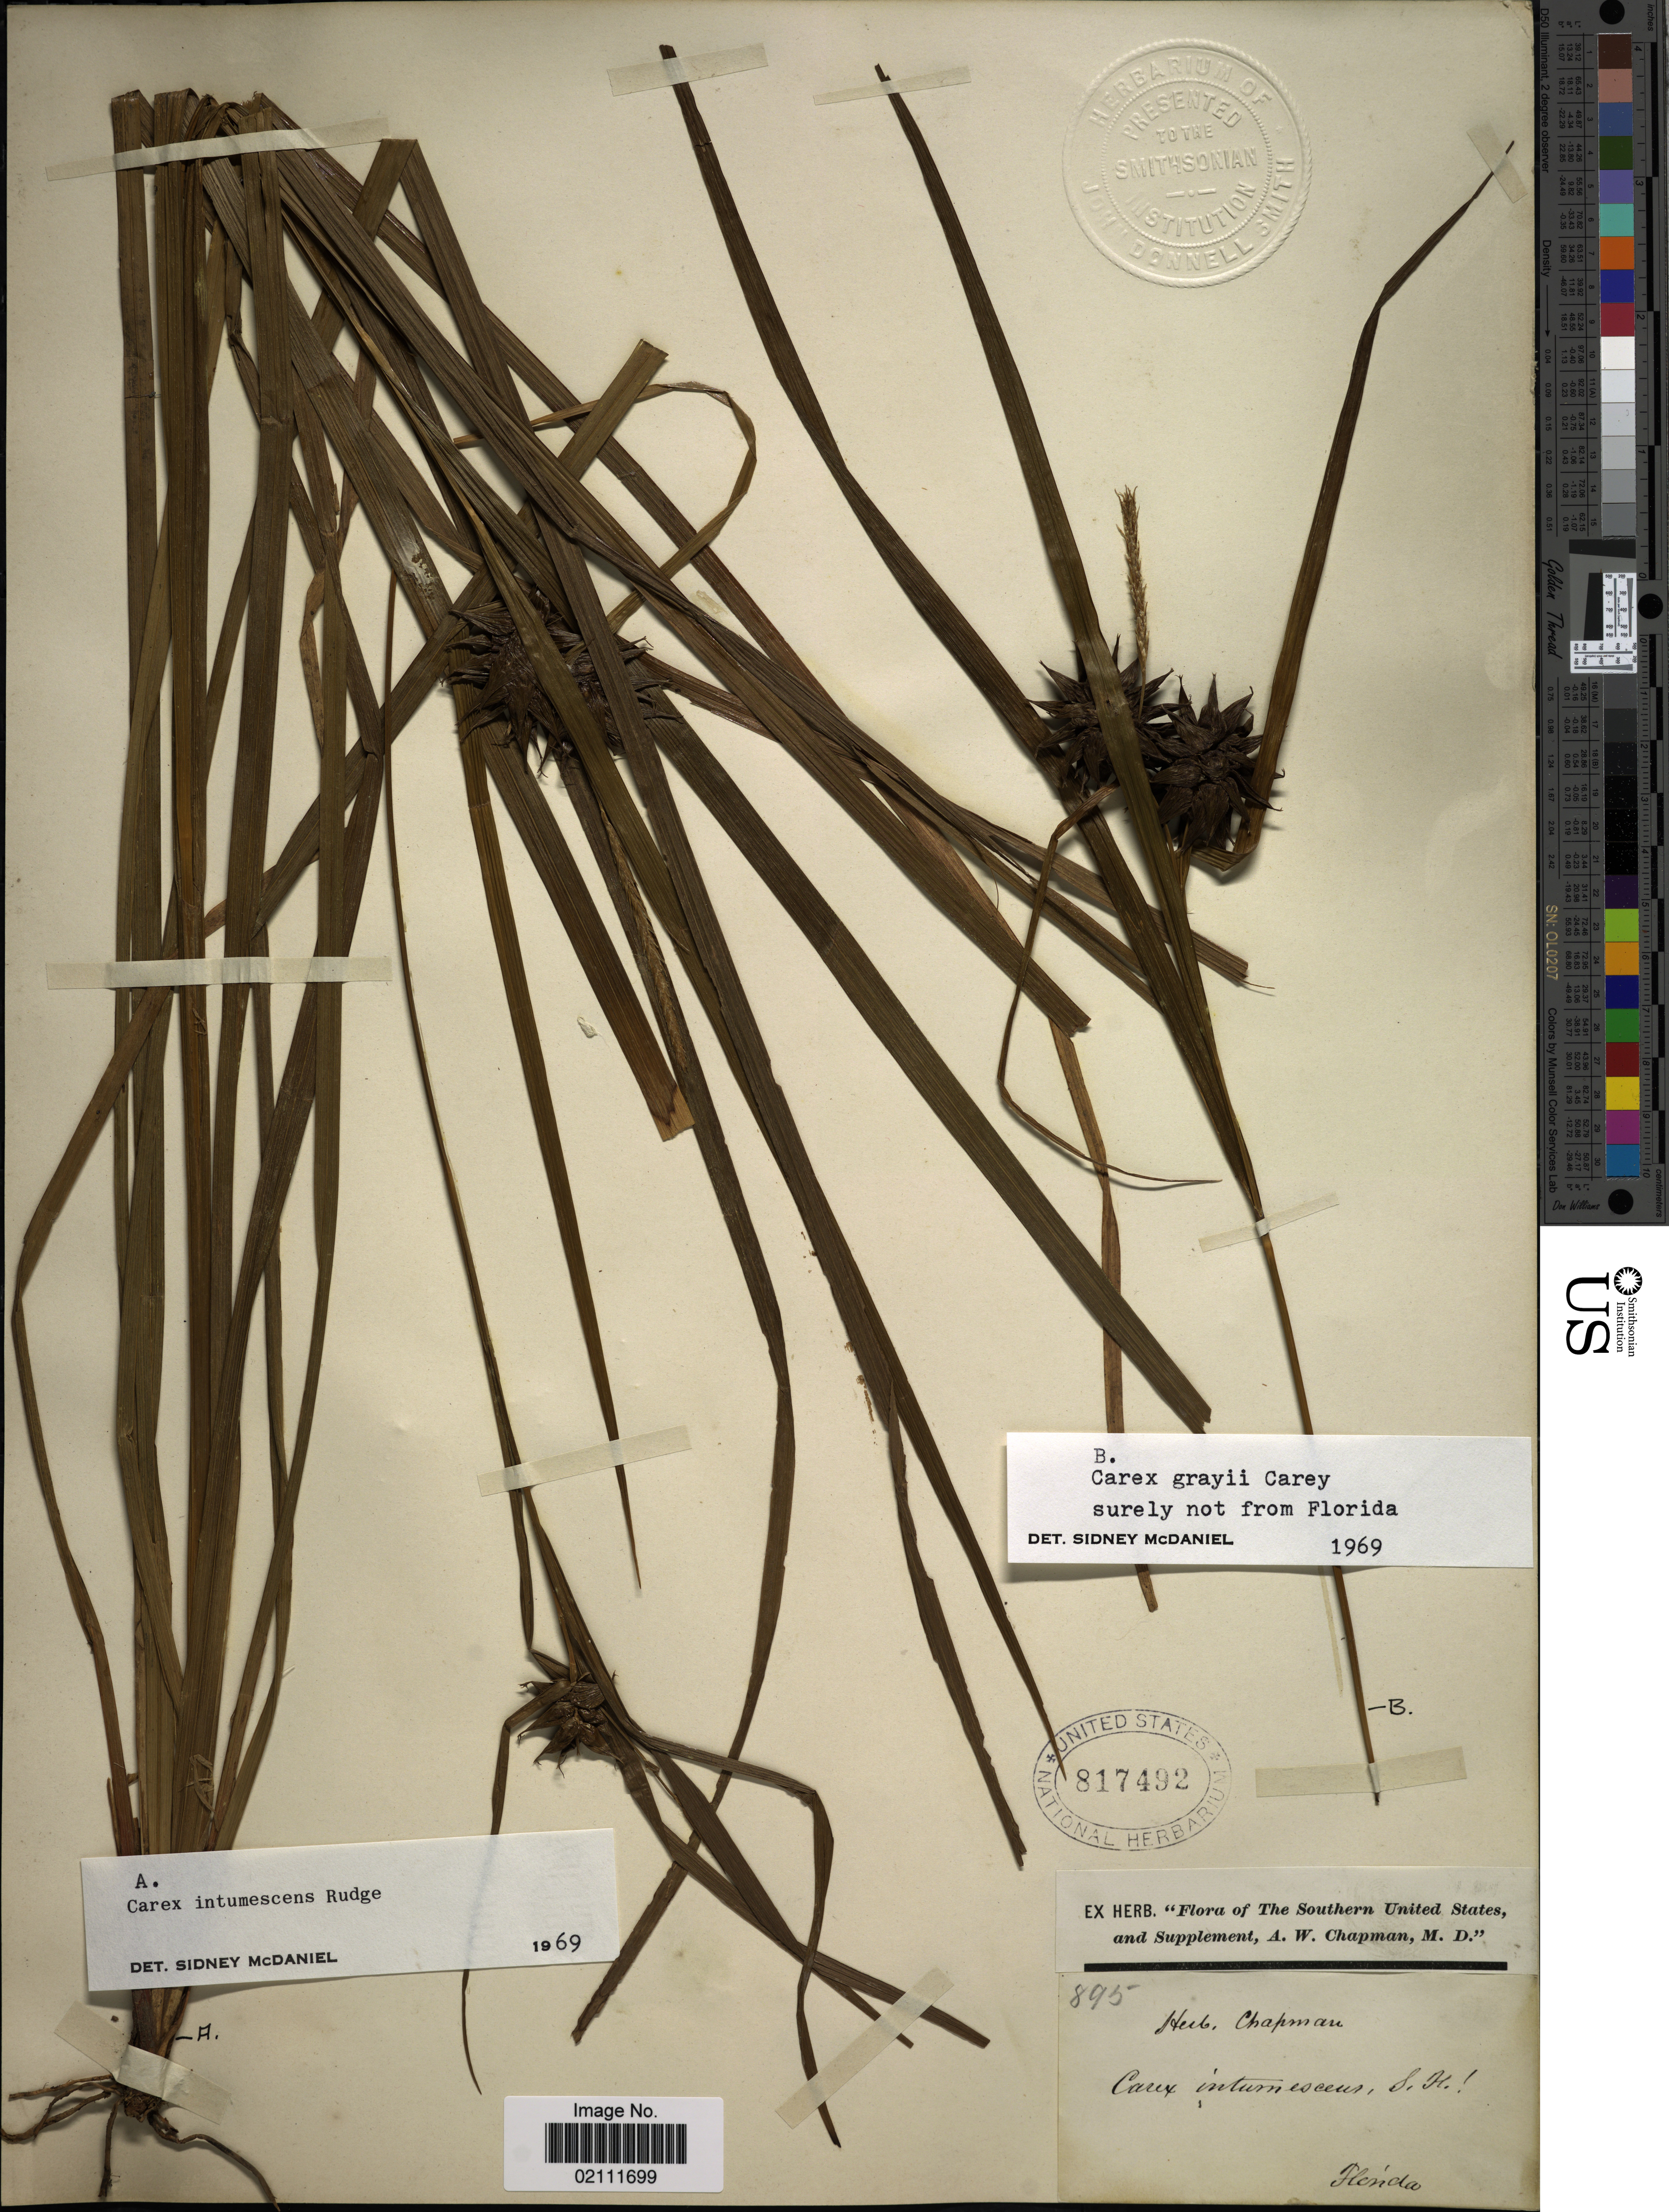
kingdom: Plantae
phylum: Tracheophyta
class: Liliopsida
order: Poales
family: Cyperaceae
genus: Carex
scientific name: Carex grayi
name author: J. Carey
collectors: ex herb. A.W. Chapman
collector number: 895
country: United States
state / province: Florida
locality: The Southern United States.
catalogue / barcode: US 817492